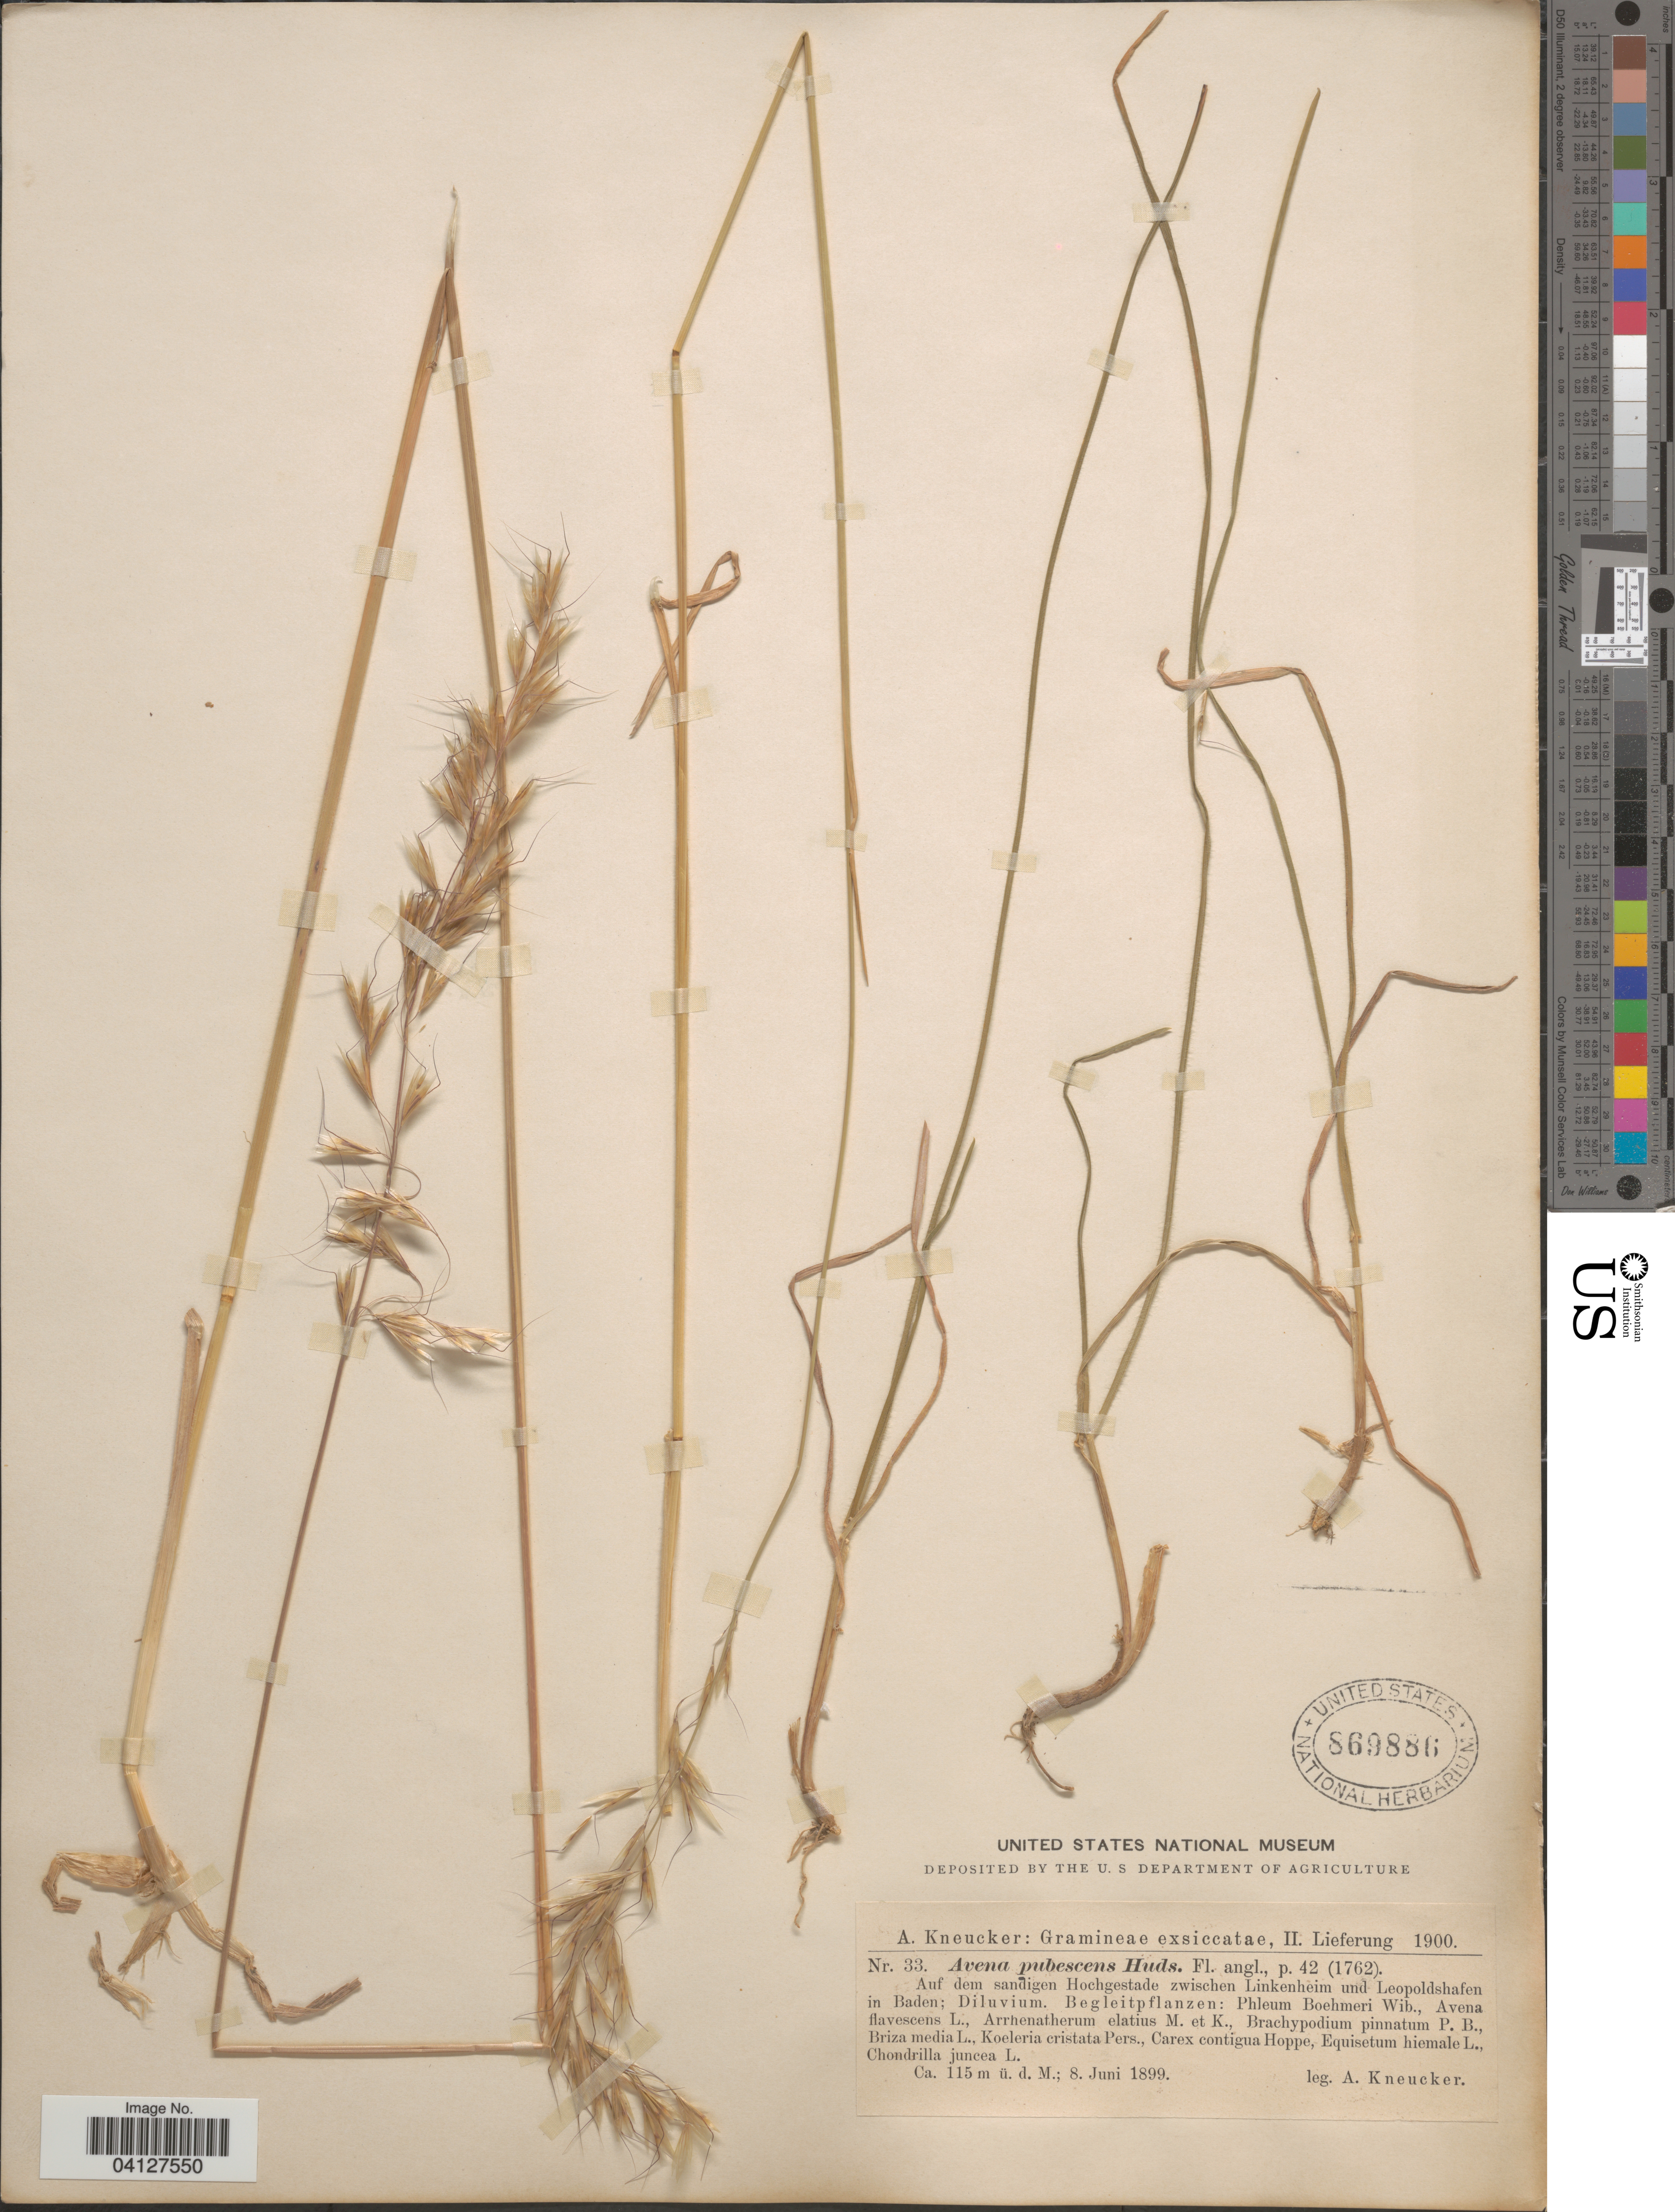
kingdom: Plantae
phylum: Tracheophyta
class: Liliopsida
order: Poales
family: Poaceae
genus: Avena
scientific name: Avena pubescens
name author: Huds.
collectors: A. Kneucker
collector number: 33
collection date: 1899-06-08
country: Germany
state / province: Baden-Württemberg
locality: Auf dem sandigen Hochgestade zwischen Linkenheim und Leopoldshafen in Baden; Diluvium.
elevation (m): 115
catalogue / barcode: US 869886